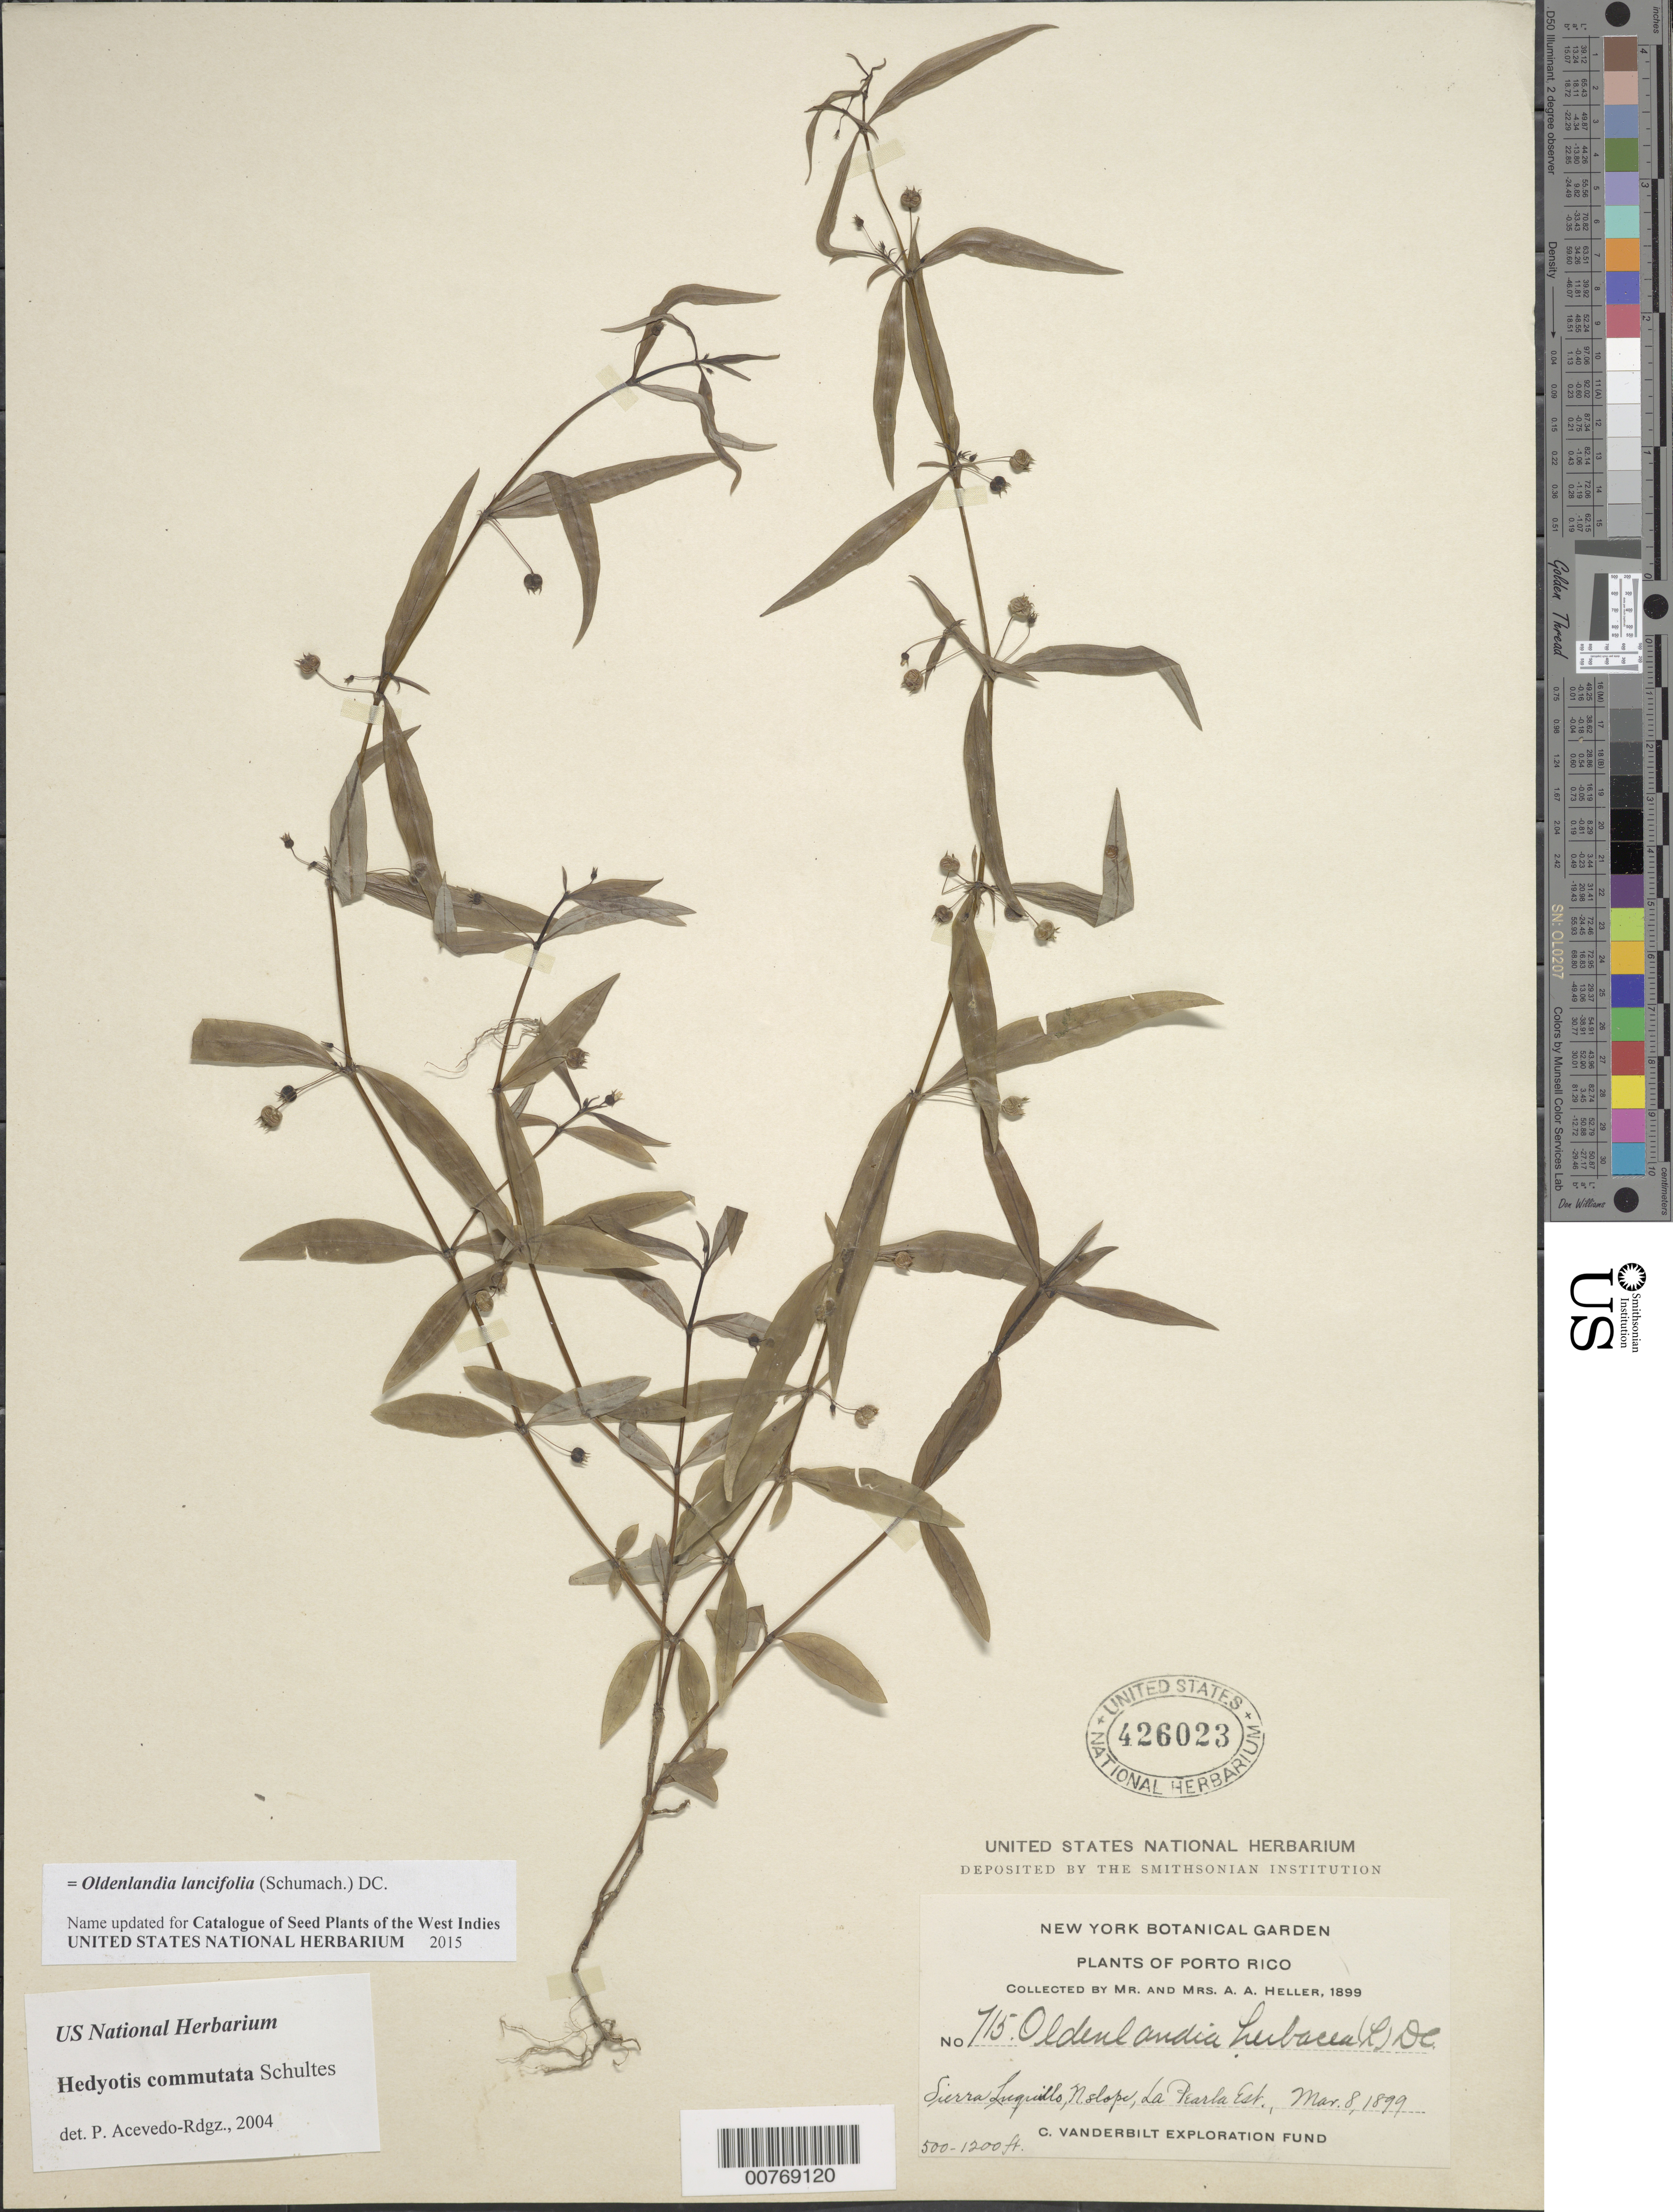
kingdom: Plantae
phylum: Tracheophyta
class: Magnoliopsida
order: Gentianales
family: Rubiaceae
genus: Oldenlandia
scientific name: Oldenlandia uniflora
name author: L.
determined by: Acevedo-Rodríguez, P., (BOT), Smithsonian Institution - National Museum of Natural History (UNITED STATES)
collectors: A. A. Heller & E. G. Heller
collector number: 715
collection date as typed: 08 Mar 1899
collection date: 1899-03-08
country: Puerto Rico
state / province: Luquillo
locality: Sierra Luquillo, N slope, La Pearla Est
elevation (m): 152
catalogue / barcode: US 426023